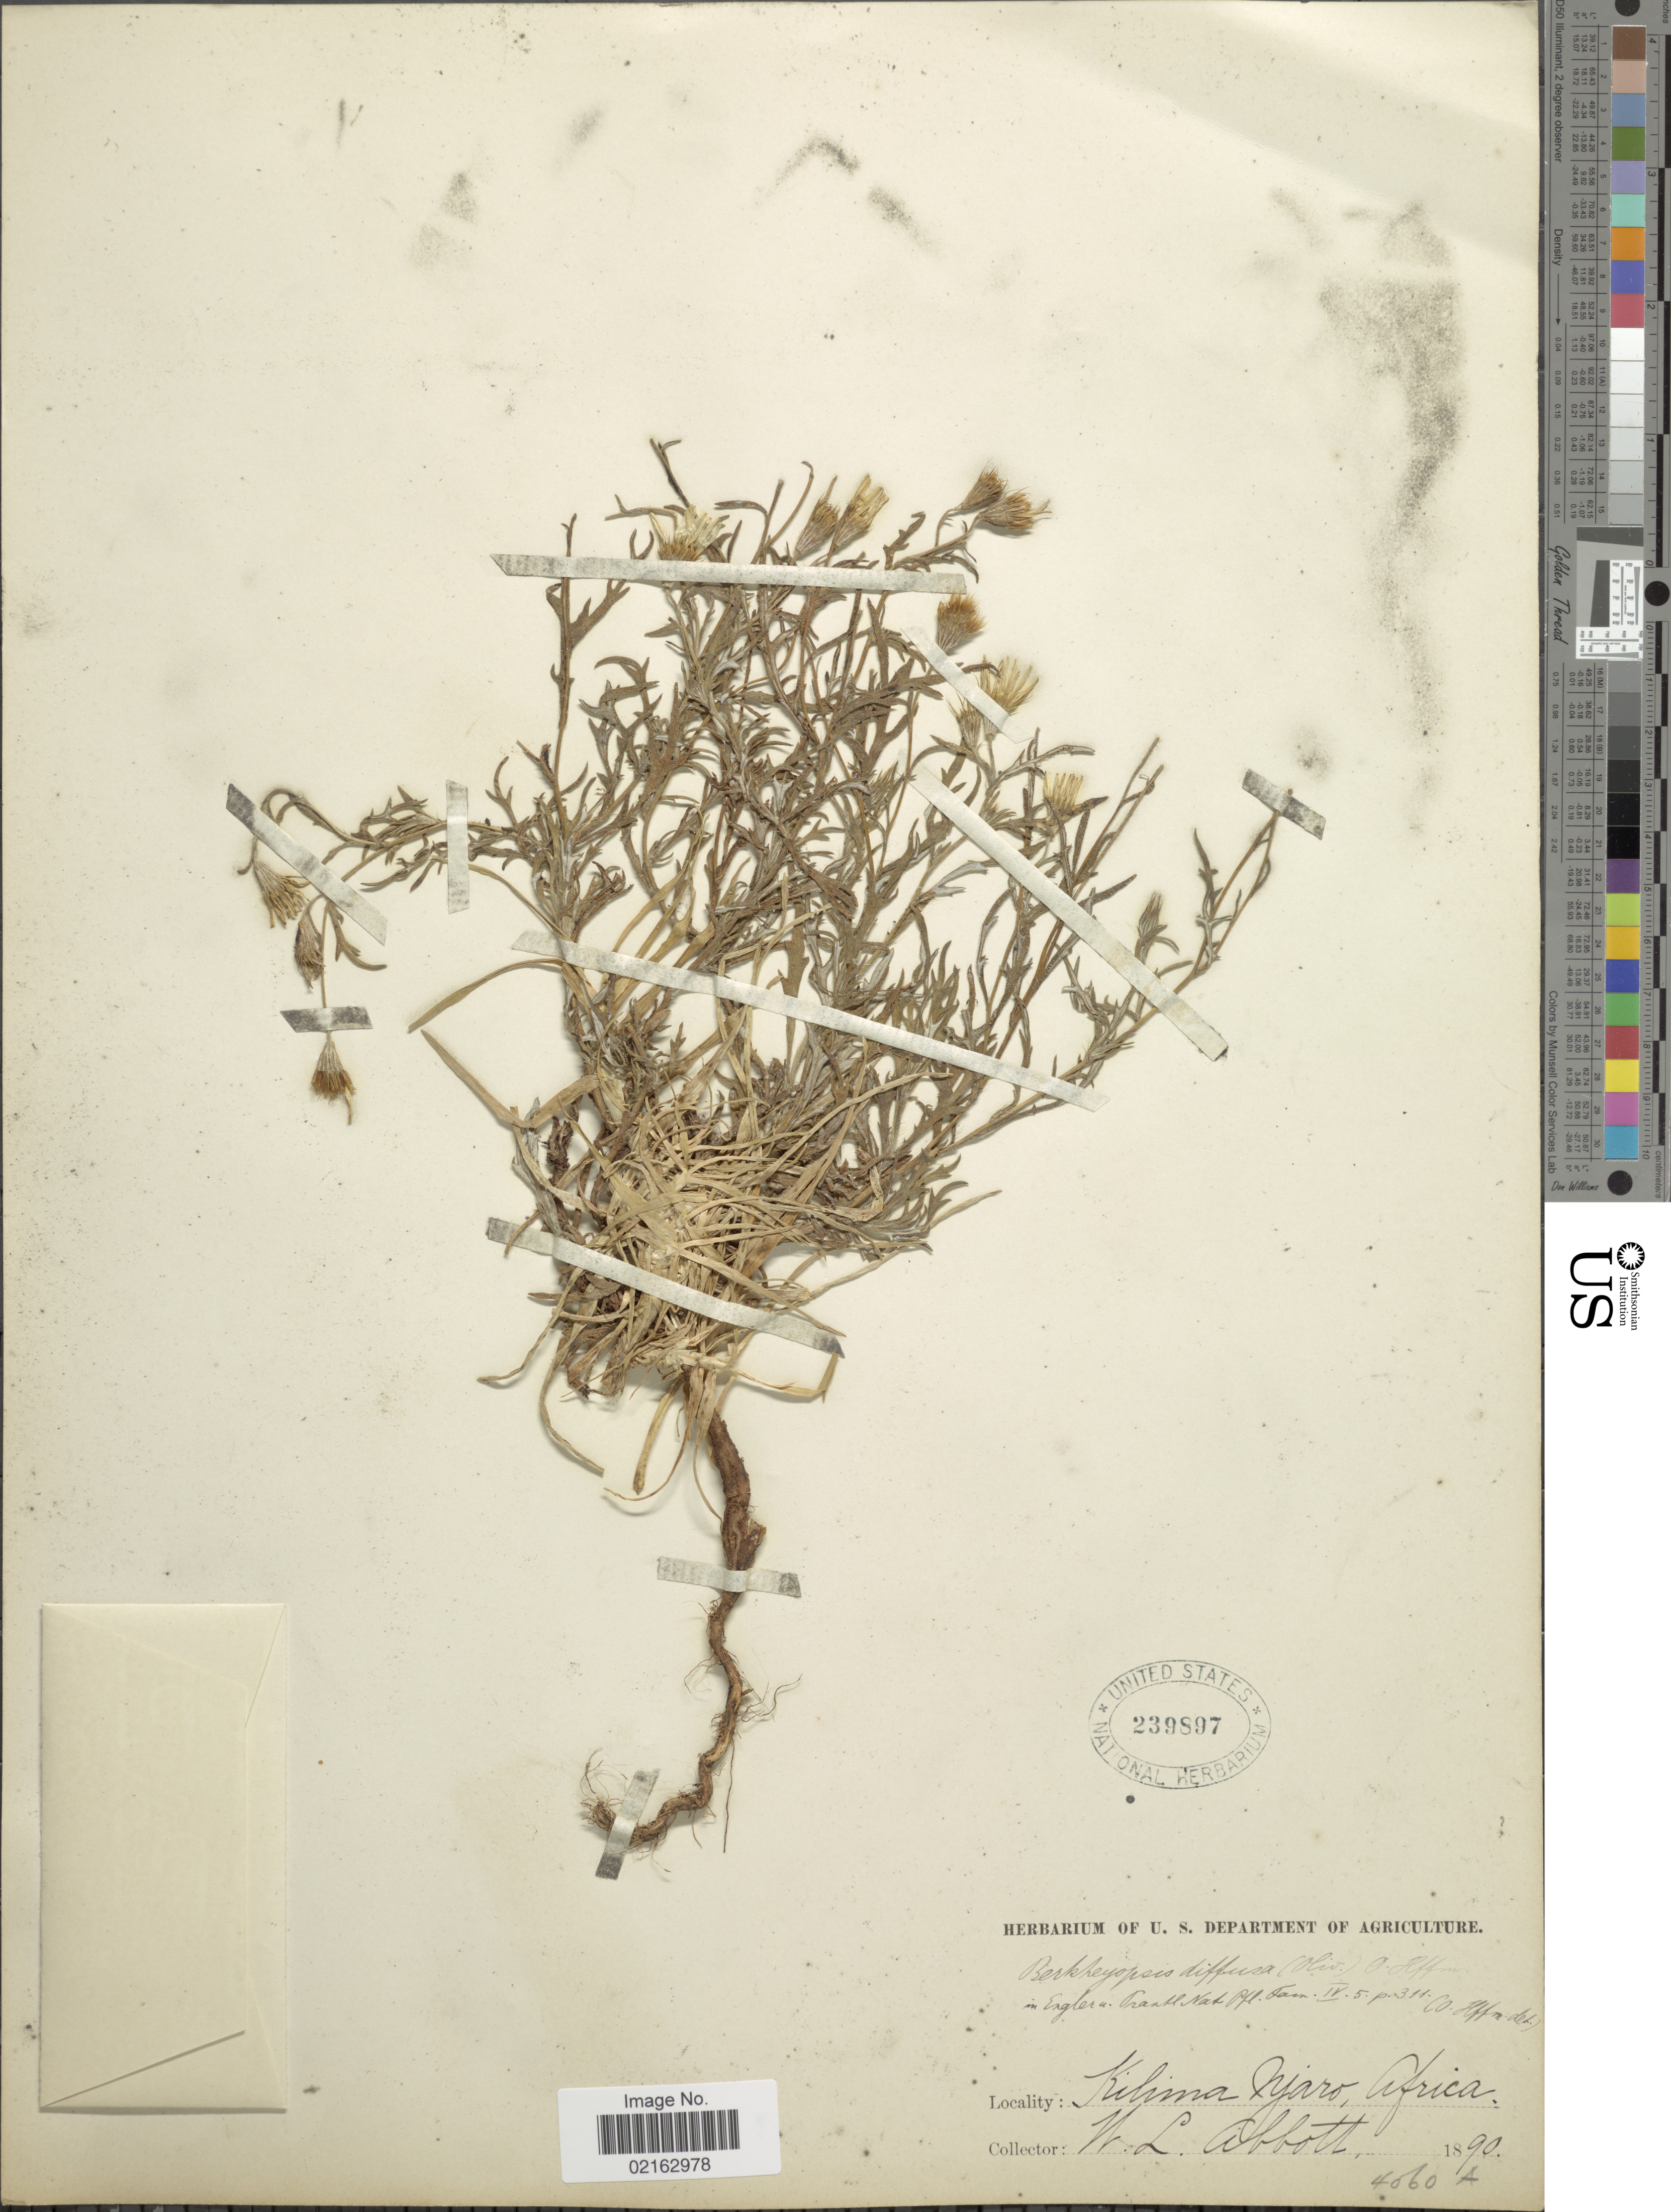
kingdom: Plantae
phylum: Tracheophyta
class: Magnoliopsida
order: Asterales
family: Asteraceae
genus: Hirpicium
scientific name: Hirpicium diffusum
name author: (O. Hoffm.) Roessler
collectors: W. L. Abbott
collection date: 1890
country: Tanzania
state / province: Kilimanjaro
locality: Kilima Njaro, Africa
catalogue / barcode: US 239897